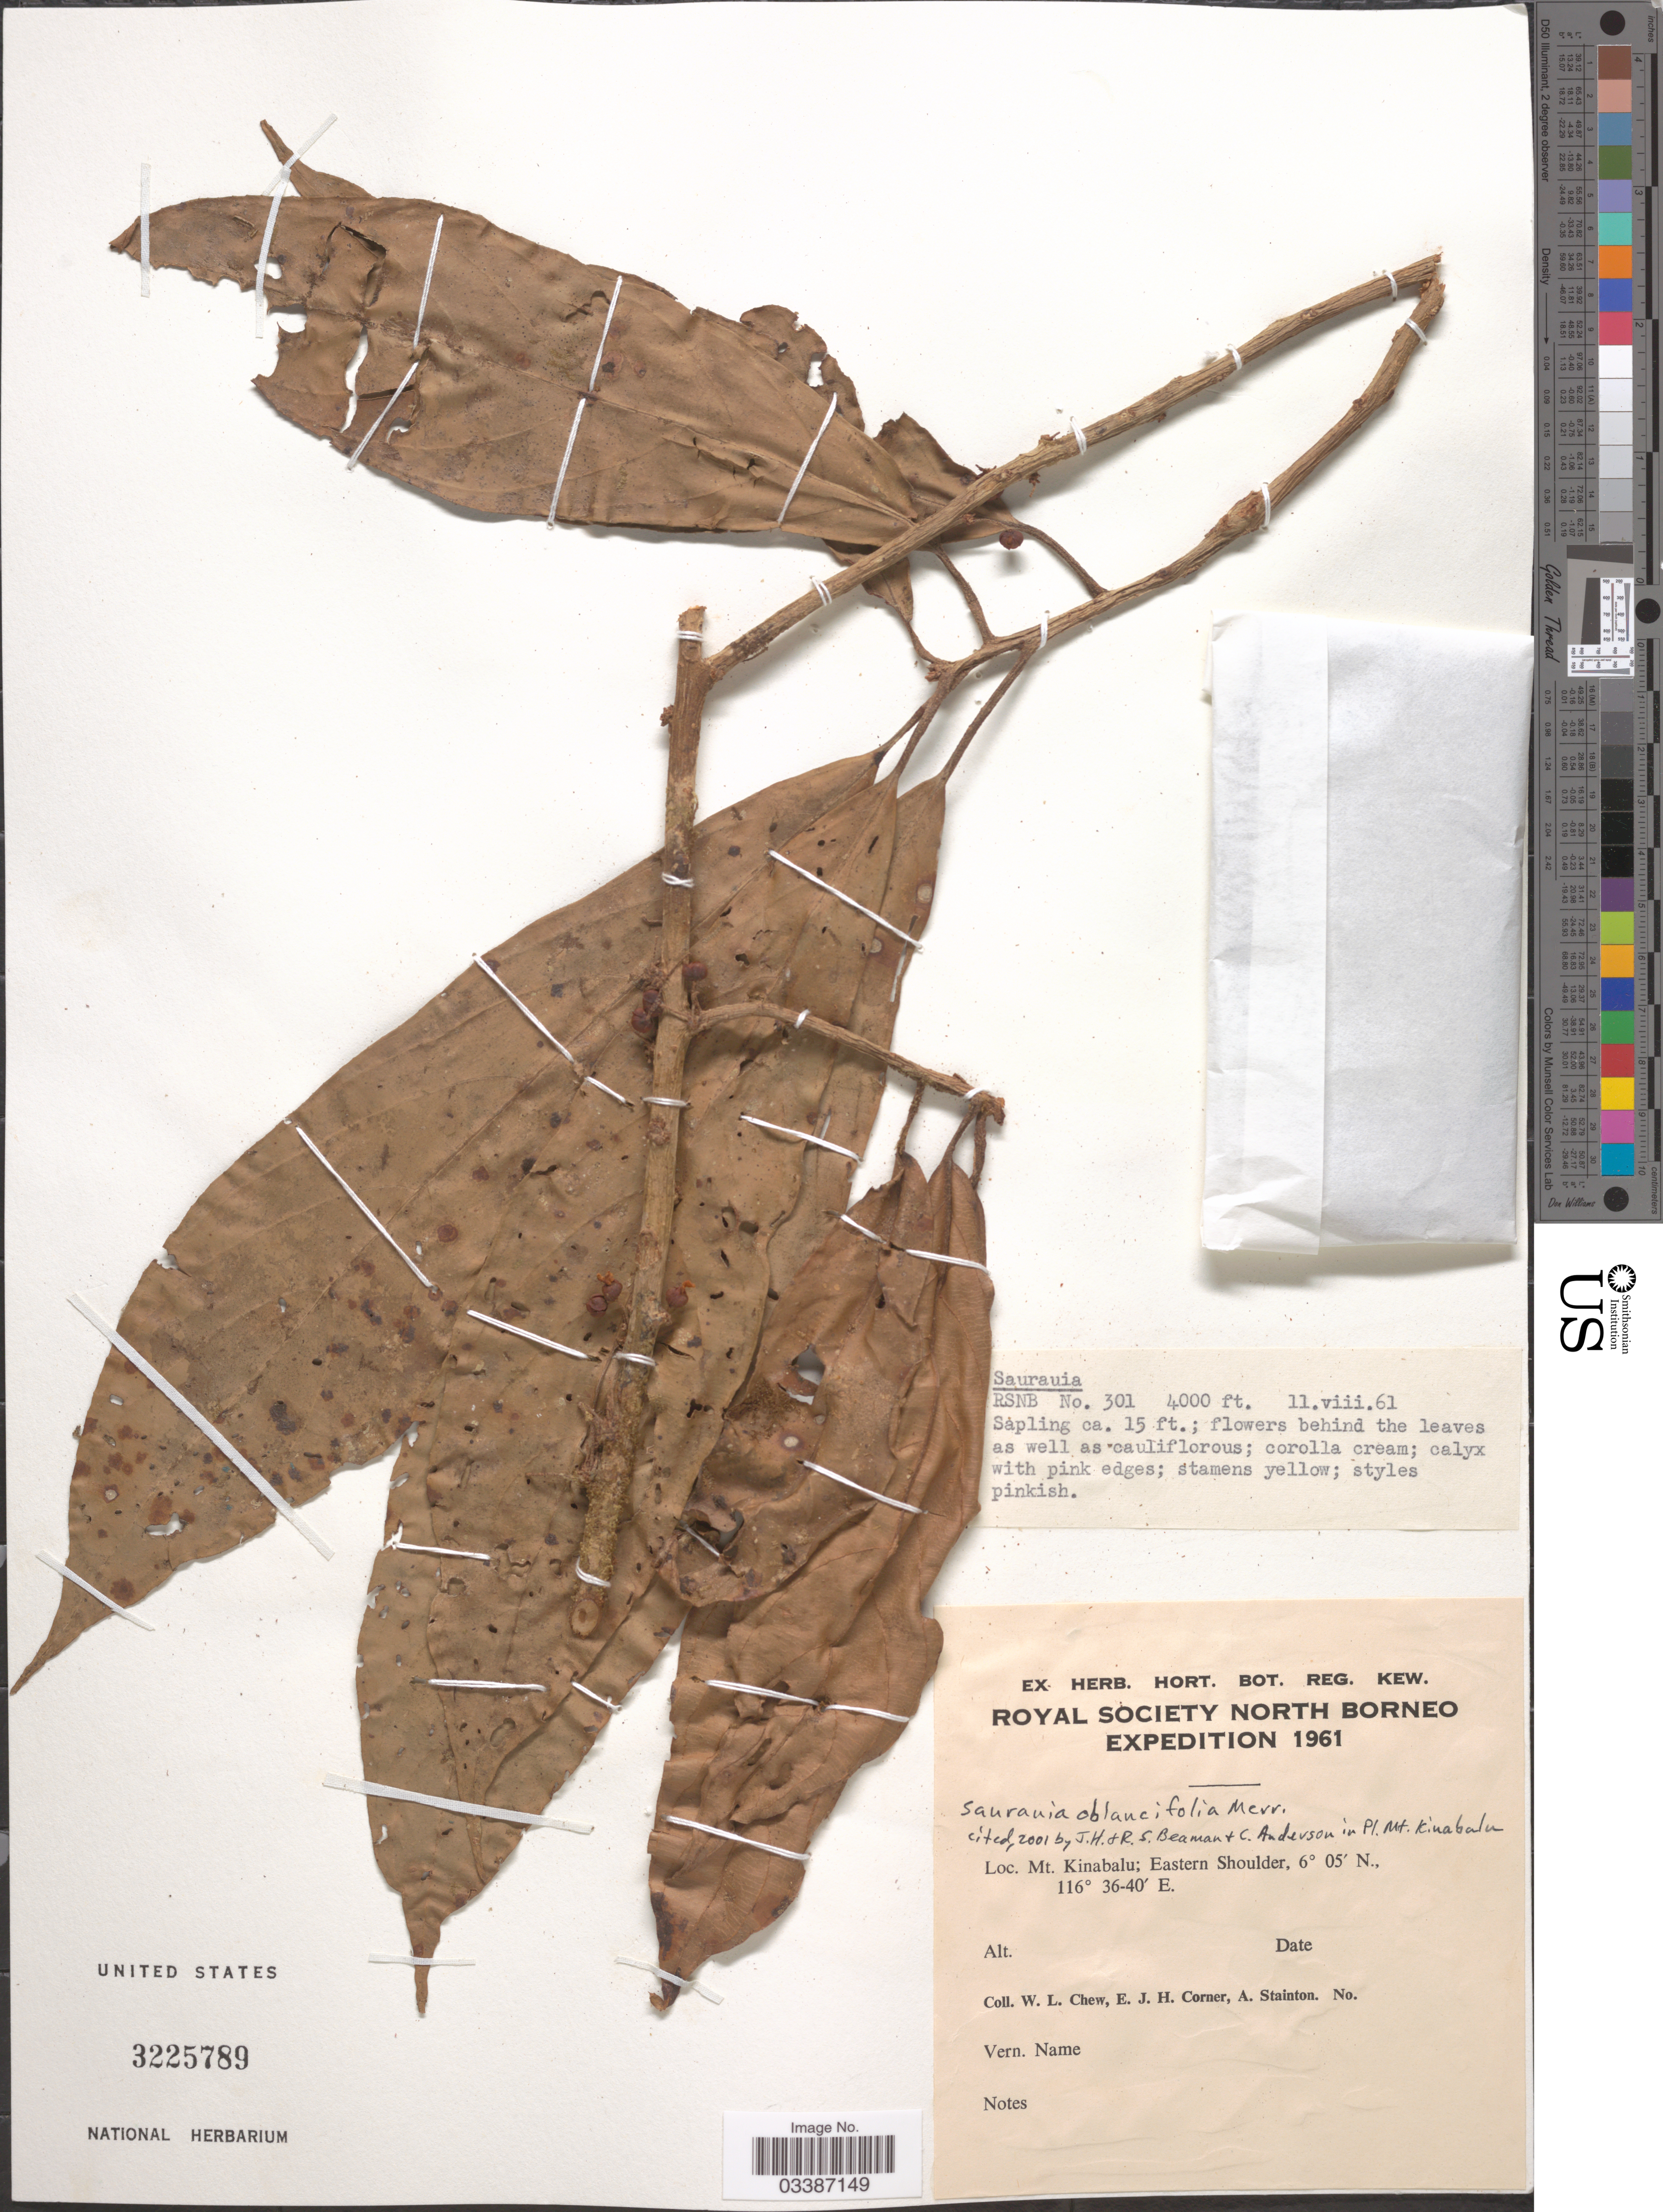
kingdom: Plantae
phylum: Tracheophyta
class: Magnoliopsida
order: Ericales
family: Actinidiaceae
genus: Saurauia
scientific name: Saurauia oblancifolia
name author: Merr.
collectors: W. Chew, E. Corner & A. Stainton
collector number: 301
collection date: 1961-08-11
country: Malaysia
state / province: Sabah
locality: North Borneo. Mt. Kinabalu; Eastern Shoulder.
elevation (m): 1219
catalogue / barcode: US 3225789